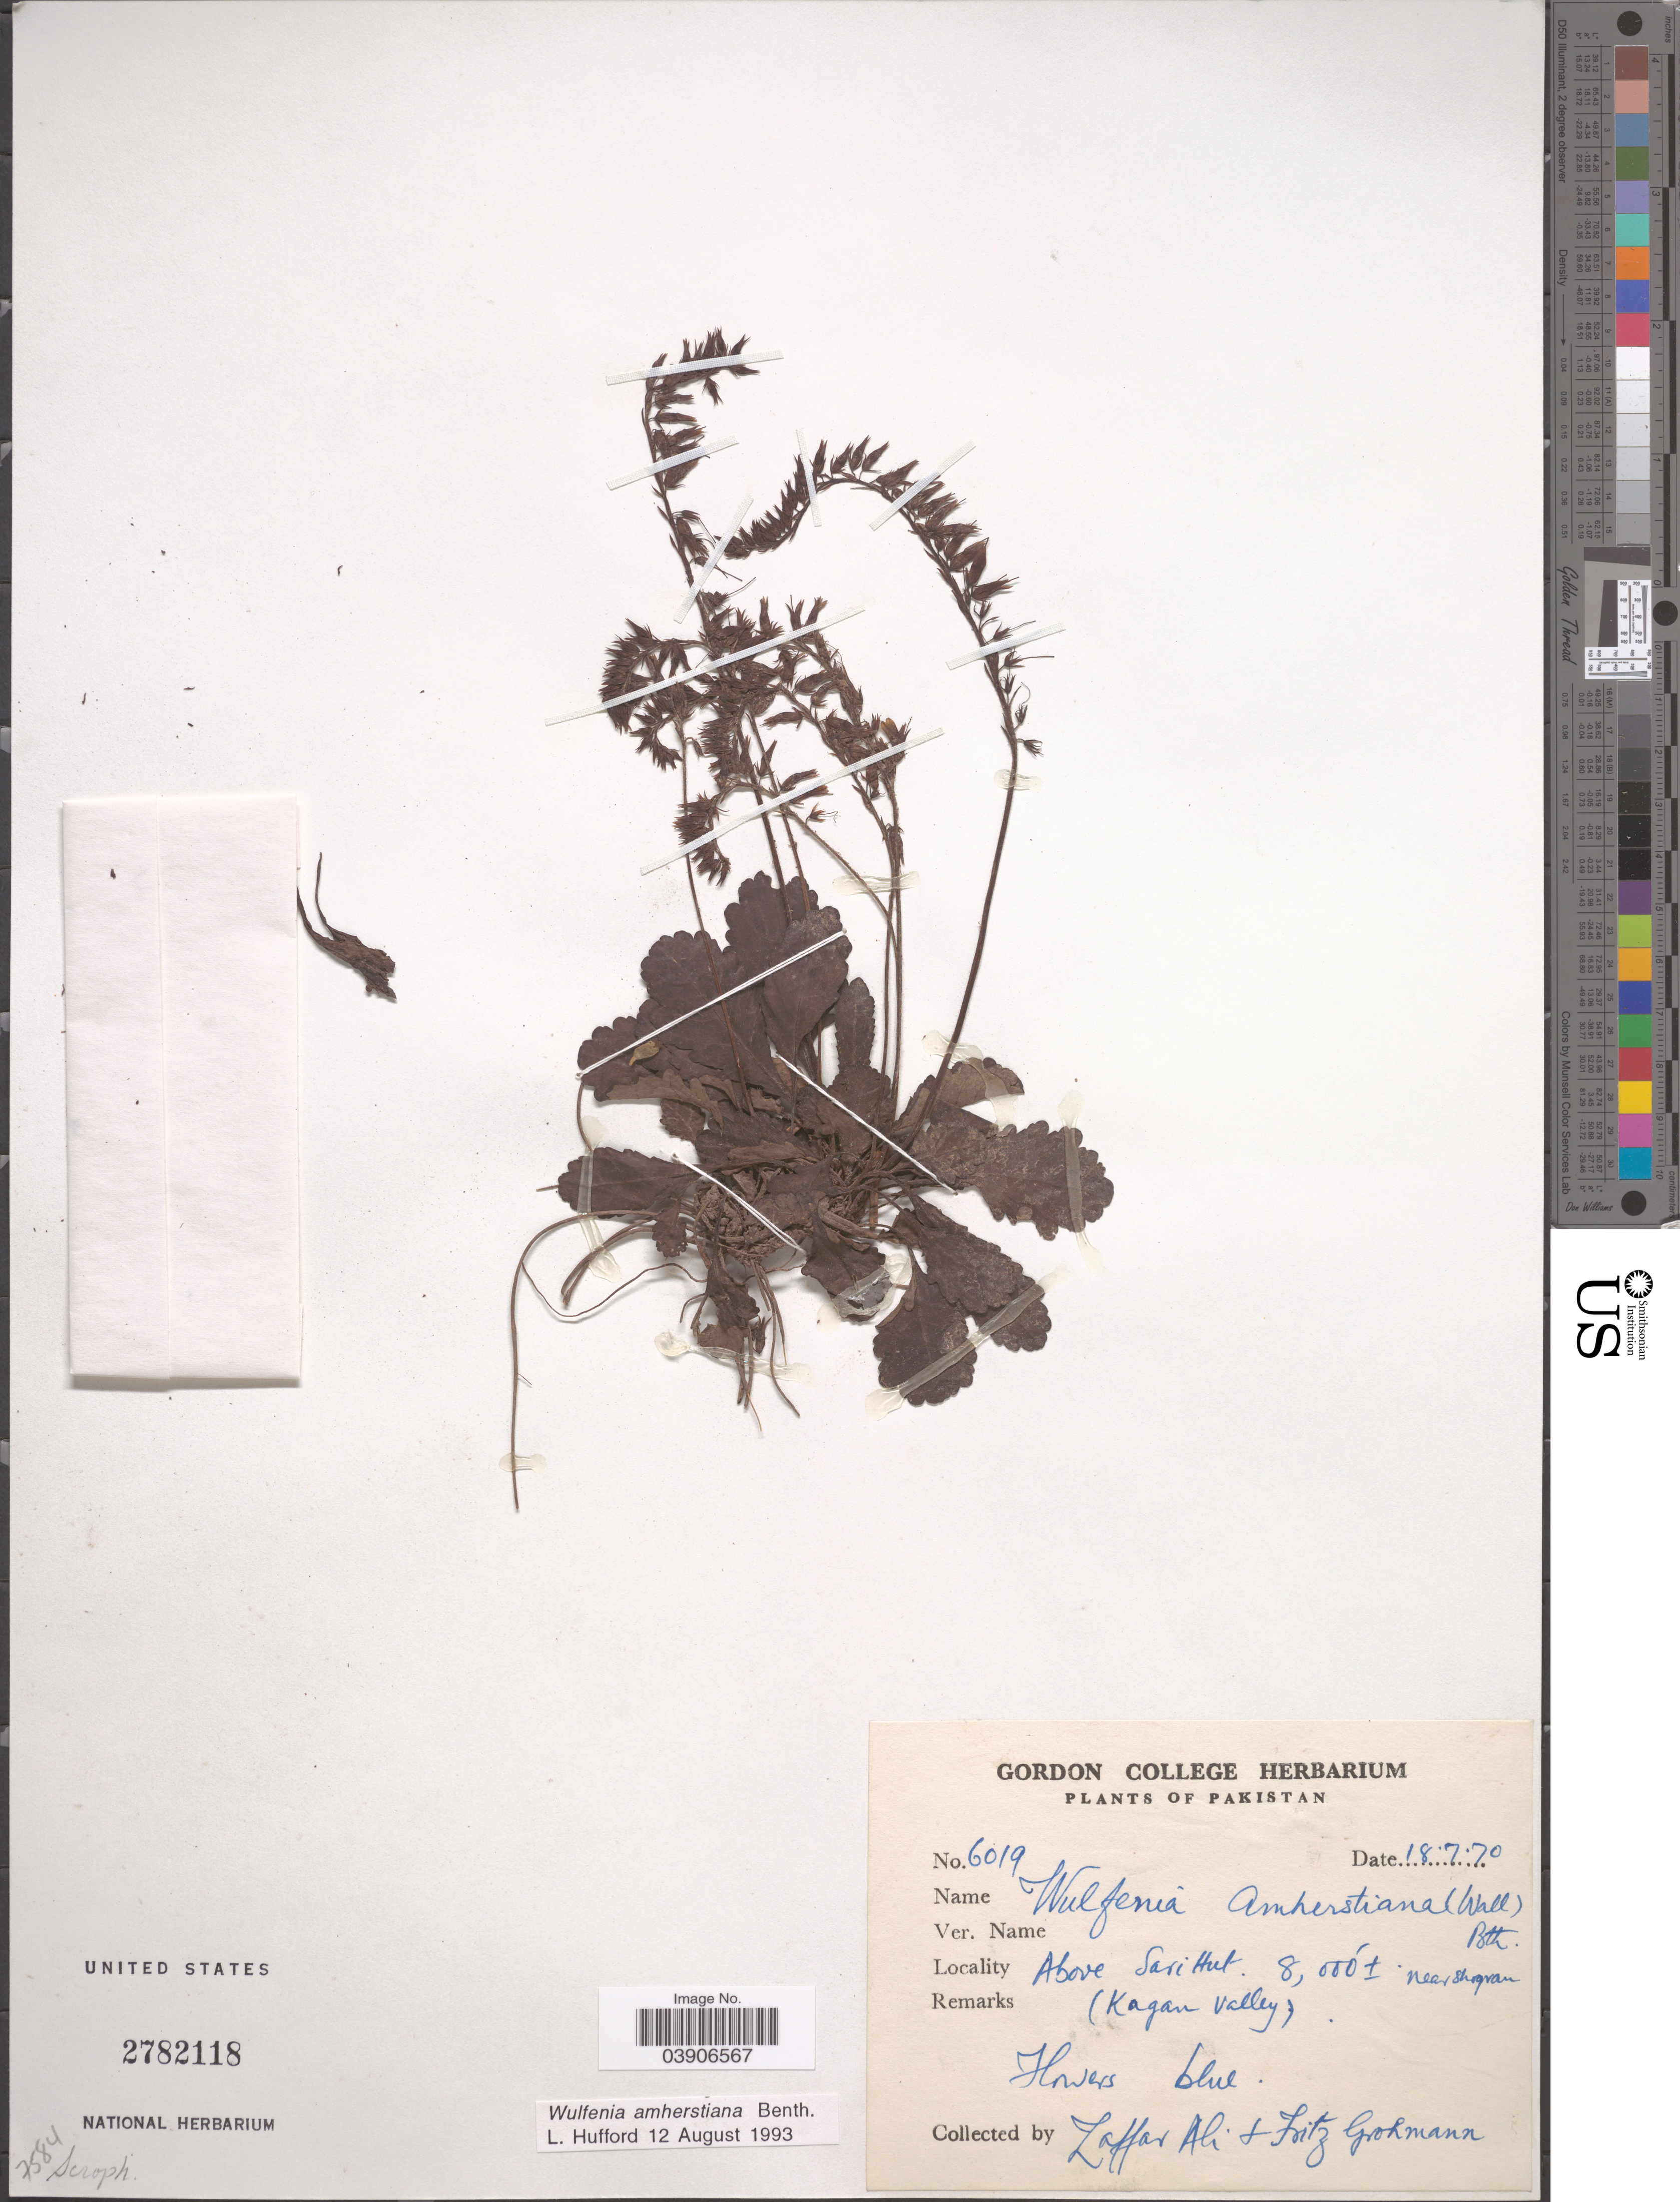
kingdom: Plantae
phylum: Tracheophyta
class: Magnoliopsida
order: Lamiales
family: Plantaginaceae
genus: Wulfenia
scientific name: Wulfenia amherstiana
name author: Benth.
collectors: Z. Ali & F. Grohmann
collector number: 6019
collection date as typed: Transcribed d/m/y: 18/7/70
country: Pakistan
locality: Above Sari Hut. Near Shogran. (Kagan Valley).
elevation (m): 2438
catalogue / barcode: US 2782118